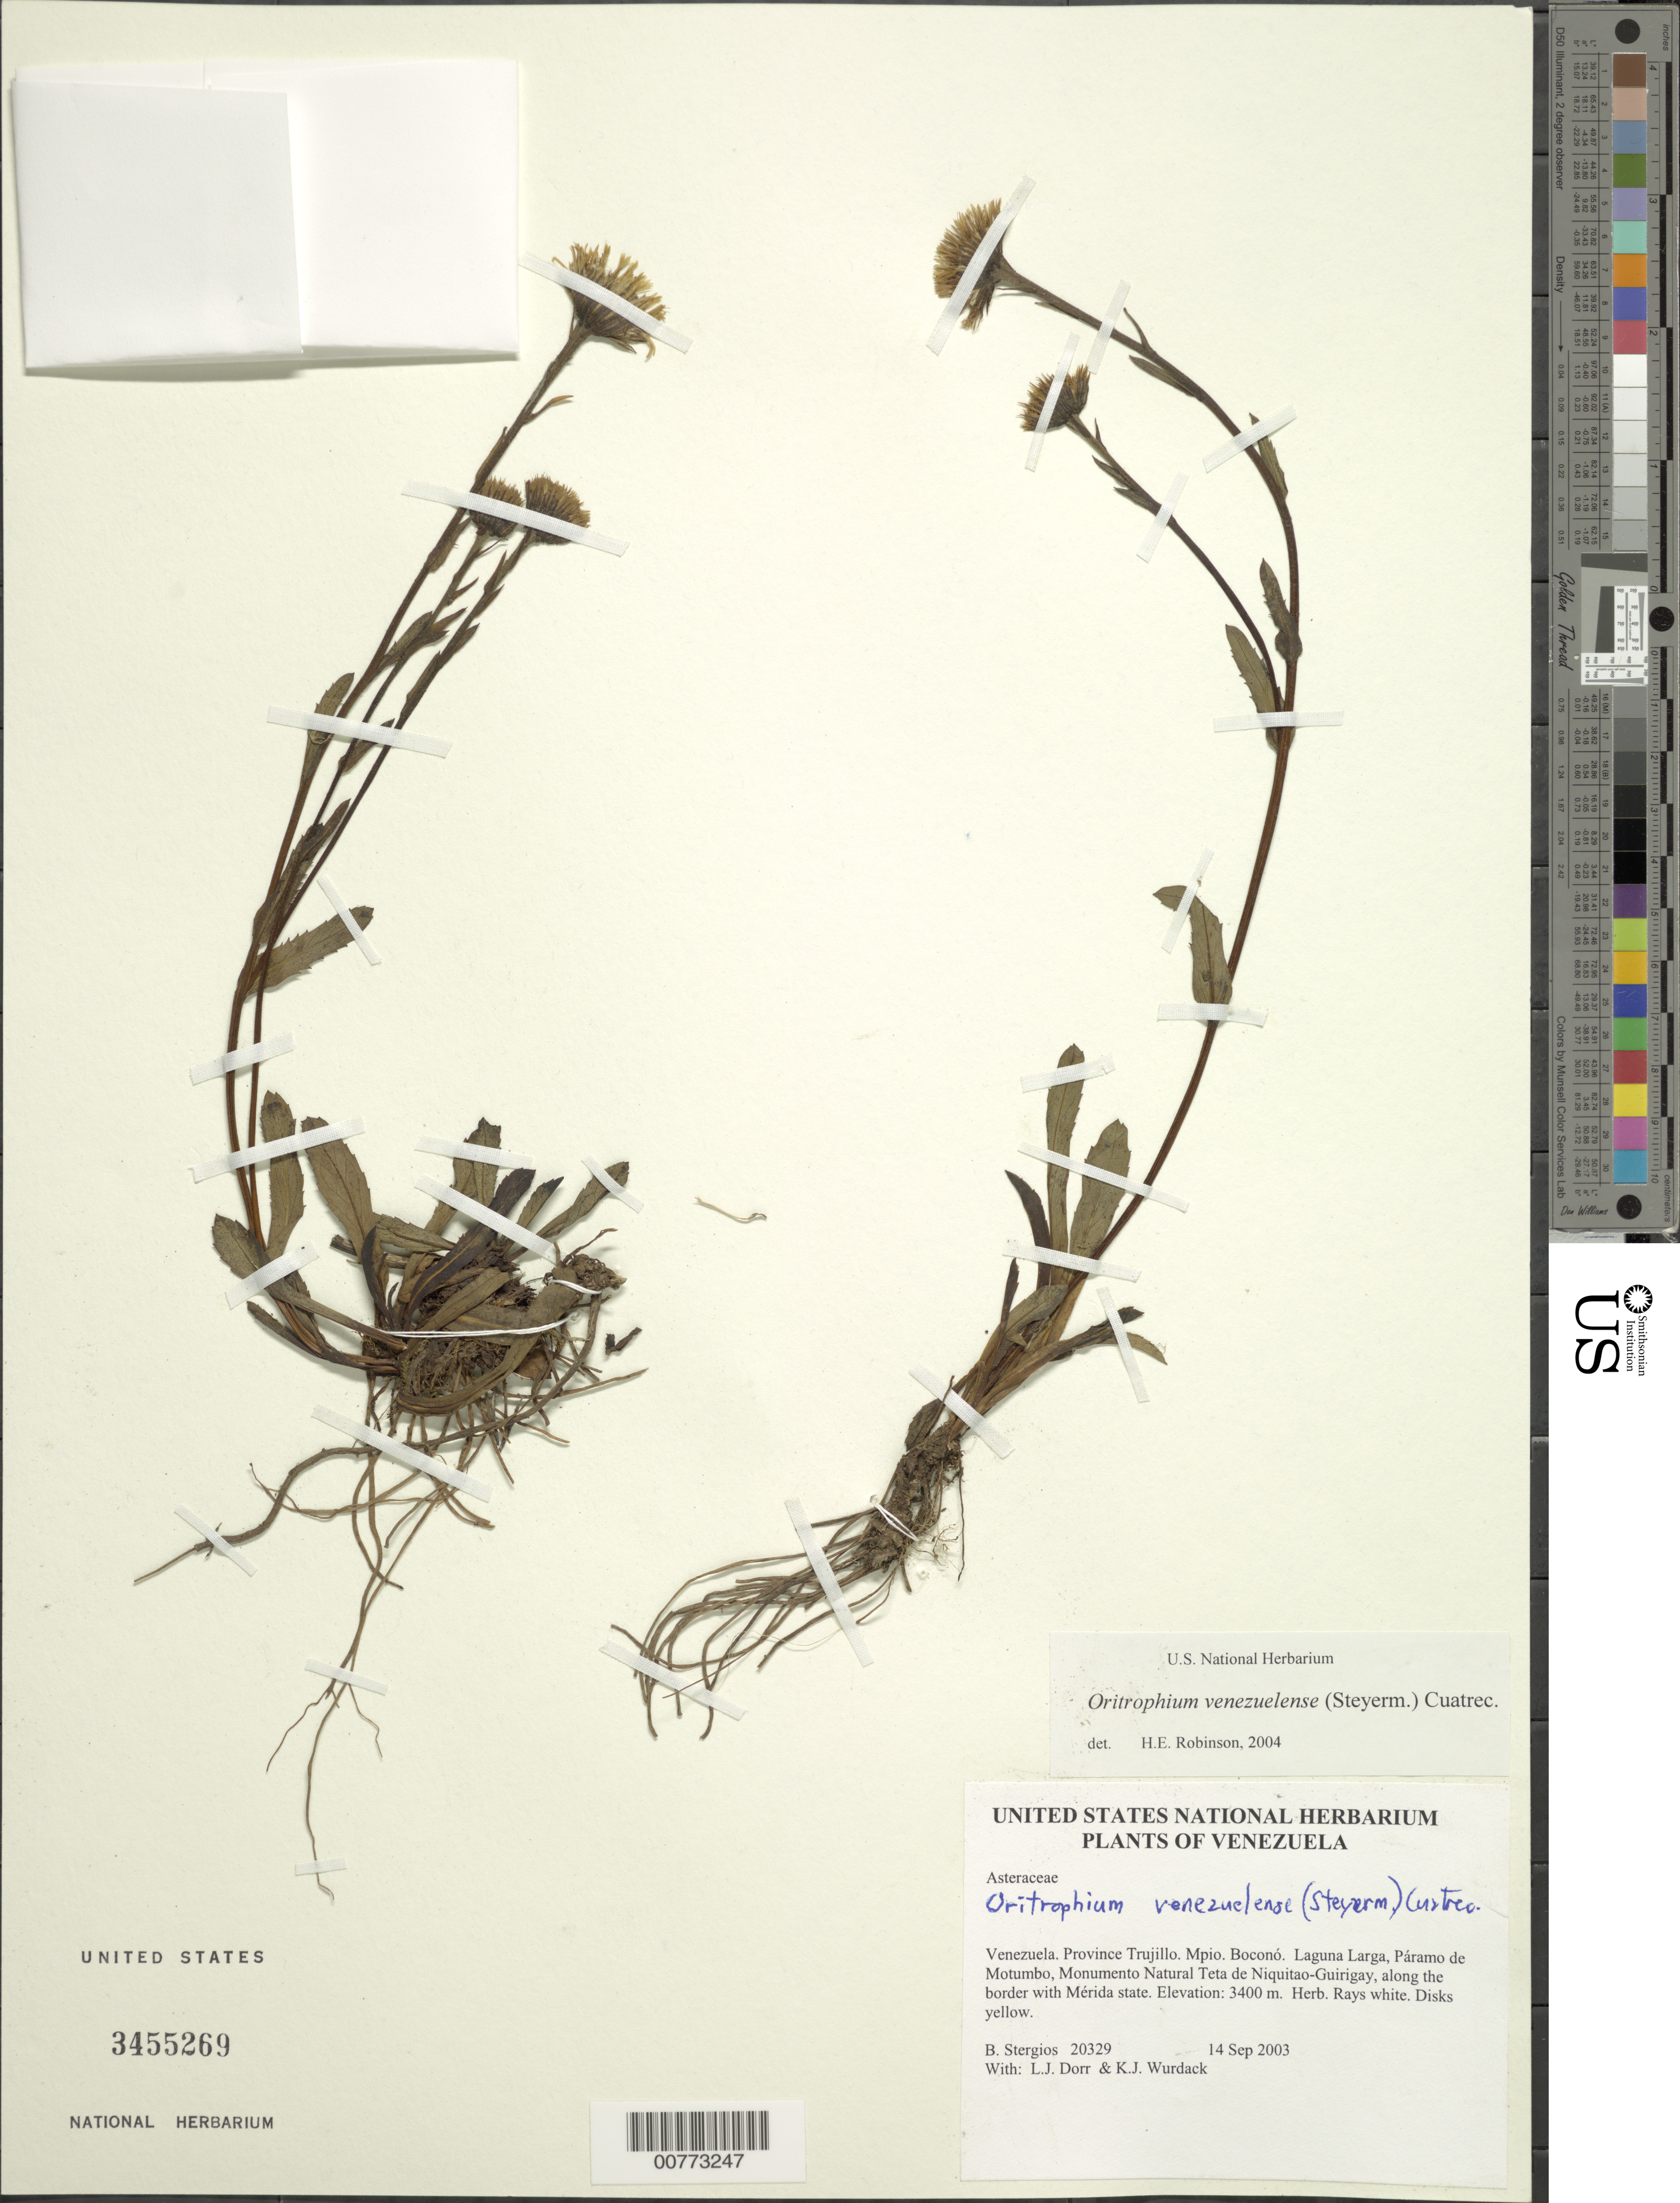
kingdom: Plantae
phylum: Tracheophyta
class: Magnoliopsida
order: Asterales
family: Asteraceae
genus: Oritrophium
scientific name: Oritrophium venezuelense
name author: (Steyerm.) Cuatrec.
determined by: Robinson, Harold E., (US)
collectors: B. G. Stergios, L. J. Dorr & K. Wurdack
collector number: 20329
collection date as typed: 14 Sep 2003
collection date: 2003-09-14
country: Venezuela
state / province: Trujillo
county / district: Boconó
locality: Laguna Larga, Páramo de Motumbo, Monumento Natural Teta de Niquitao-Guirigay, along the border with Mérida state.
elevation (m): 3400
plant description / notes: F, NY, PORT, US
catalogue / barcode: US 3455269